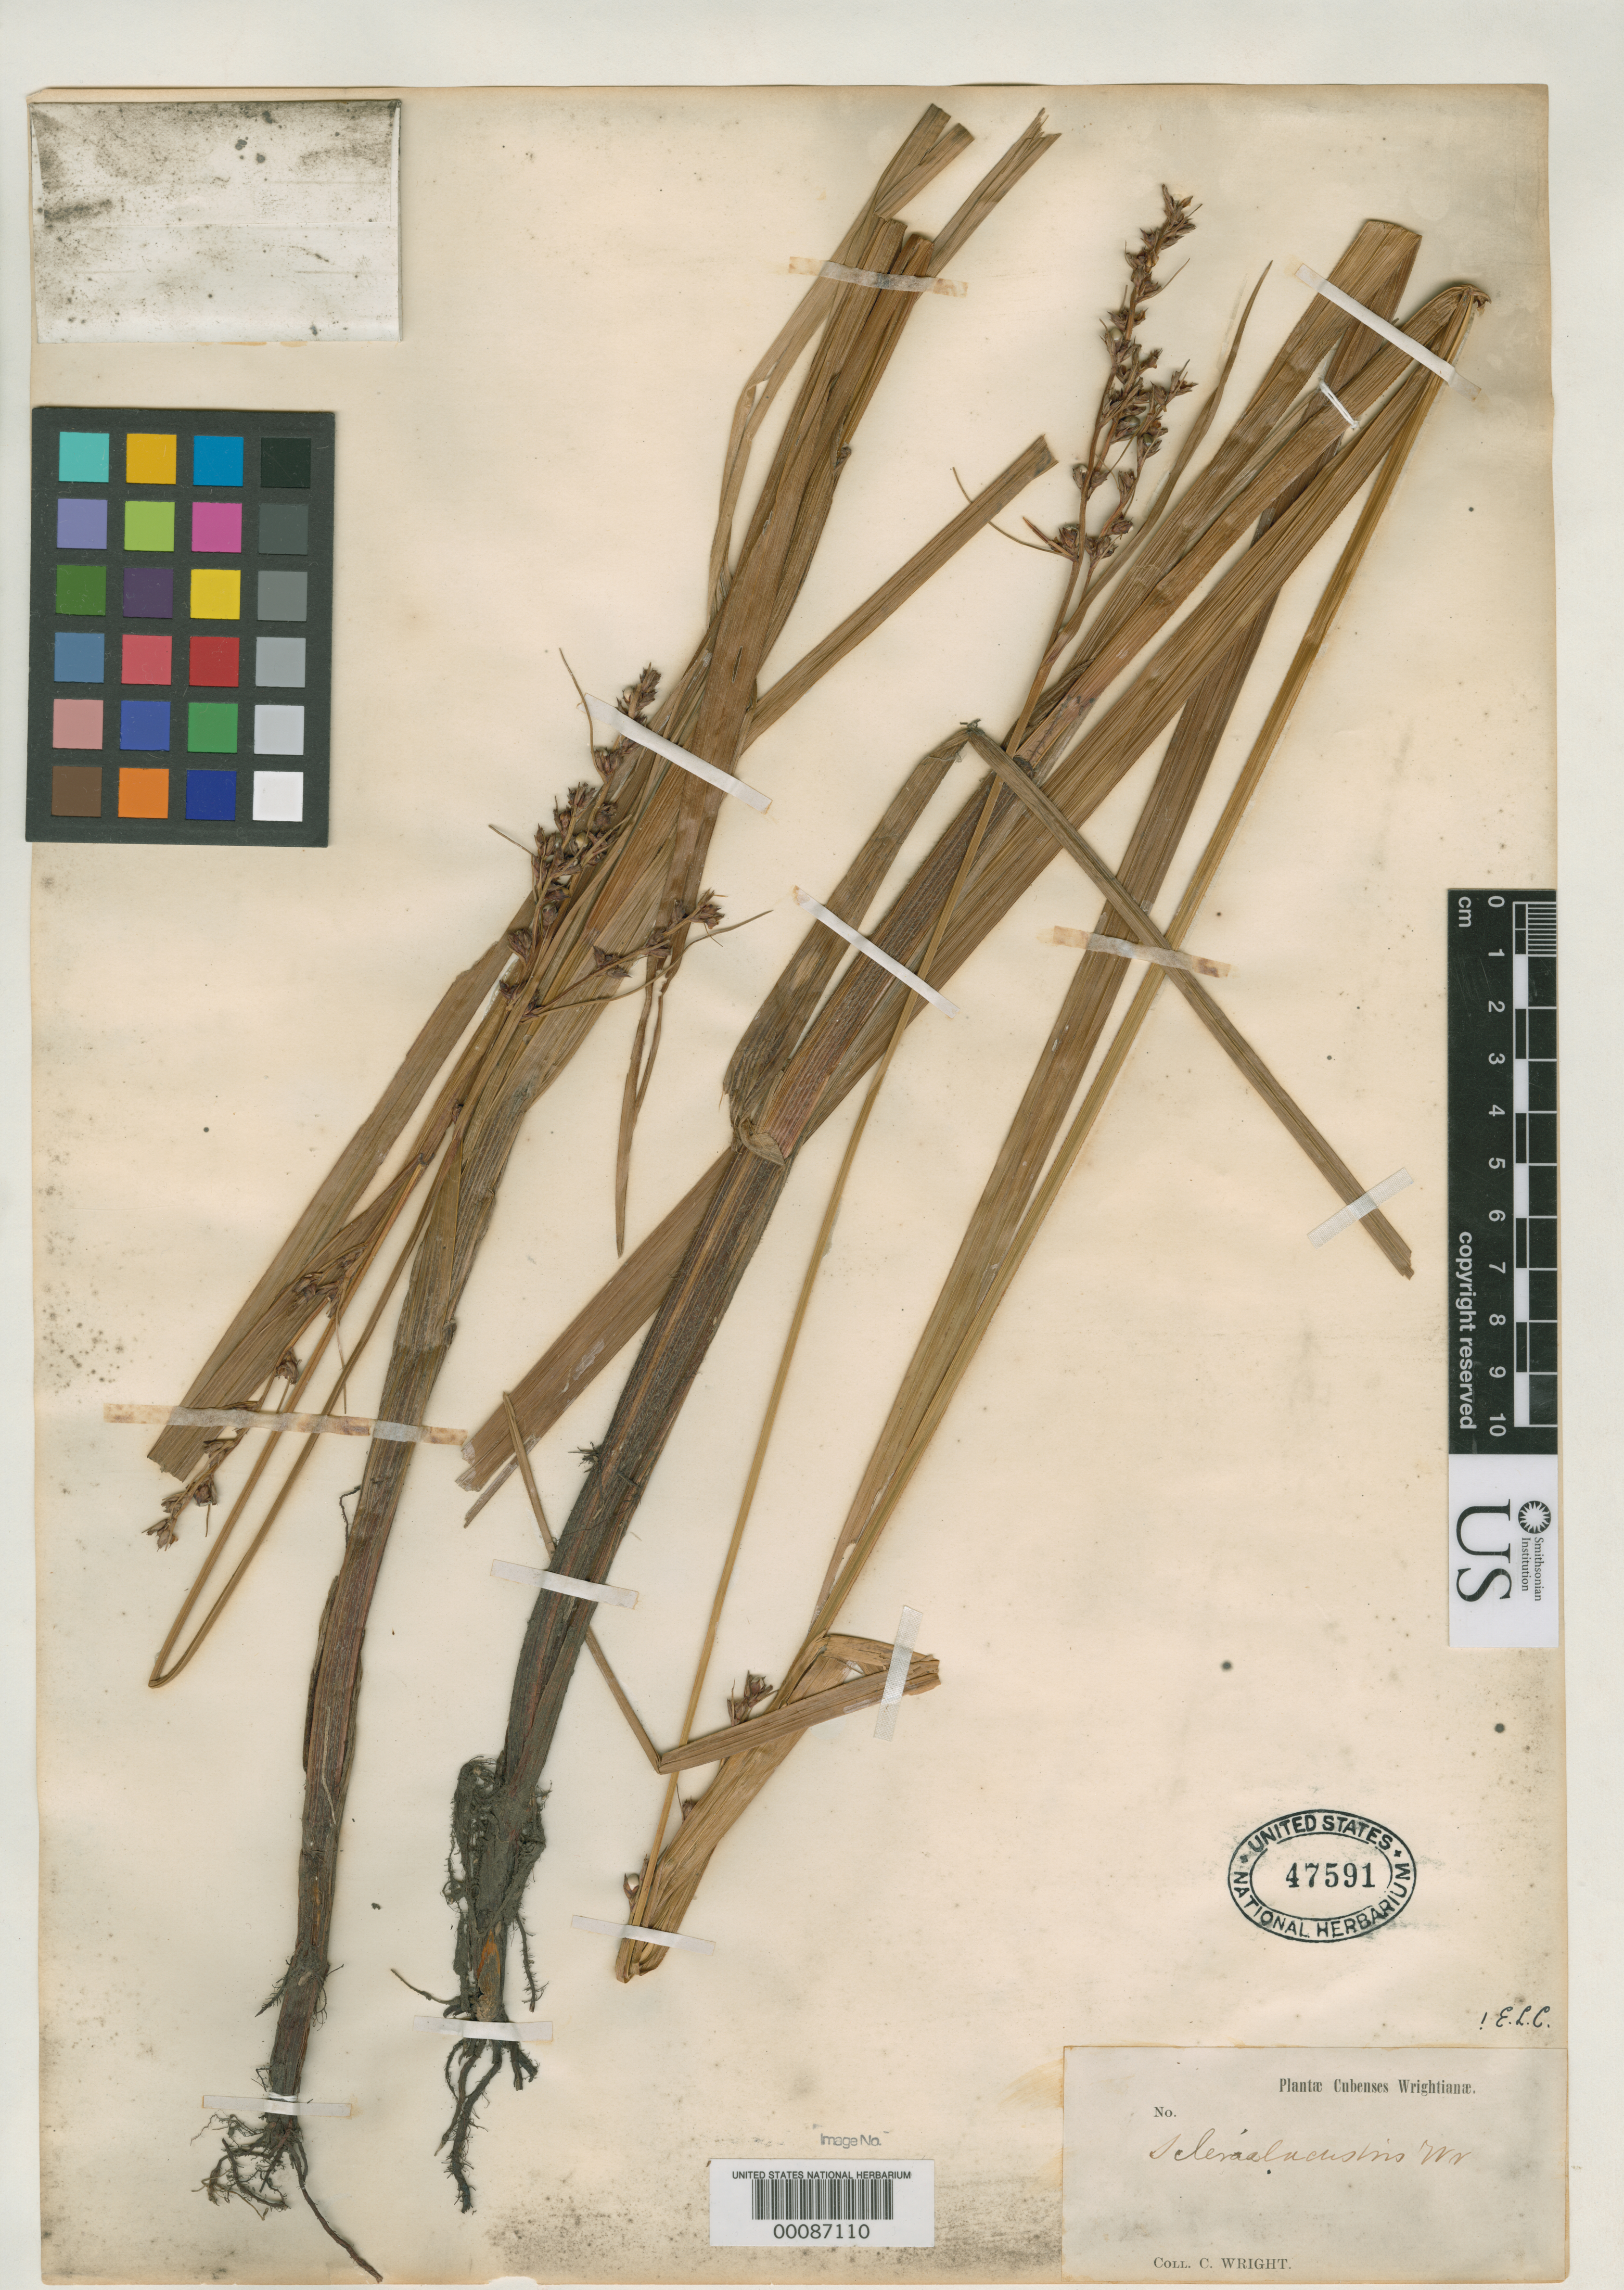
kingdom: Plantae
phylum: Tracheophyta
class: Liliopsida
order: Poales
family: Cyperaceae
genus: Scleria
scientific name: Scleria lacustris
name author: C. Wright in Sauvalle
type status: Type Collection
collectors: C. Wright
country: Cuba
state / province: Pinar del Río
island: Greater Antilles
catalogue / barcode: US 47591